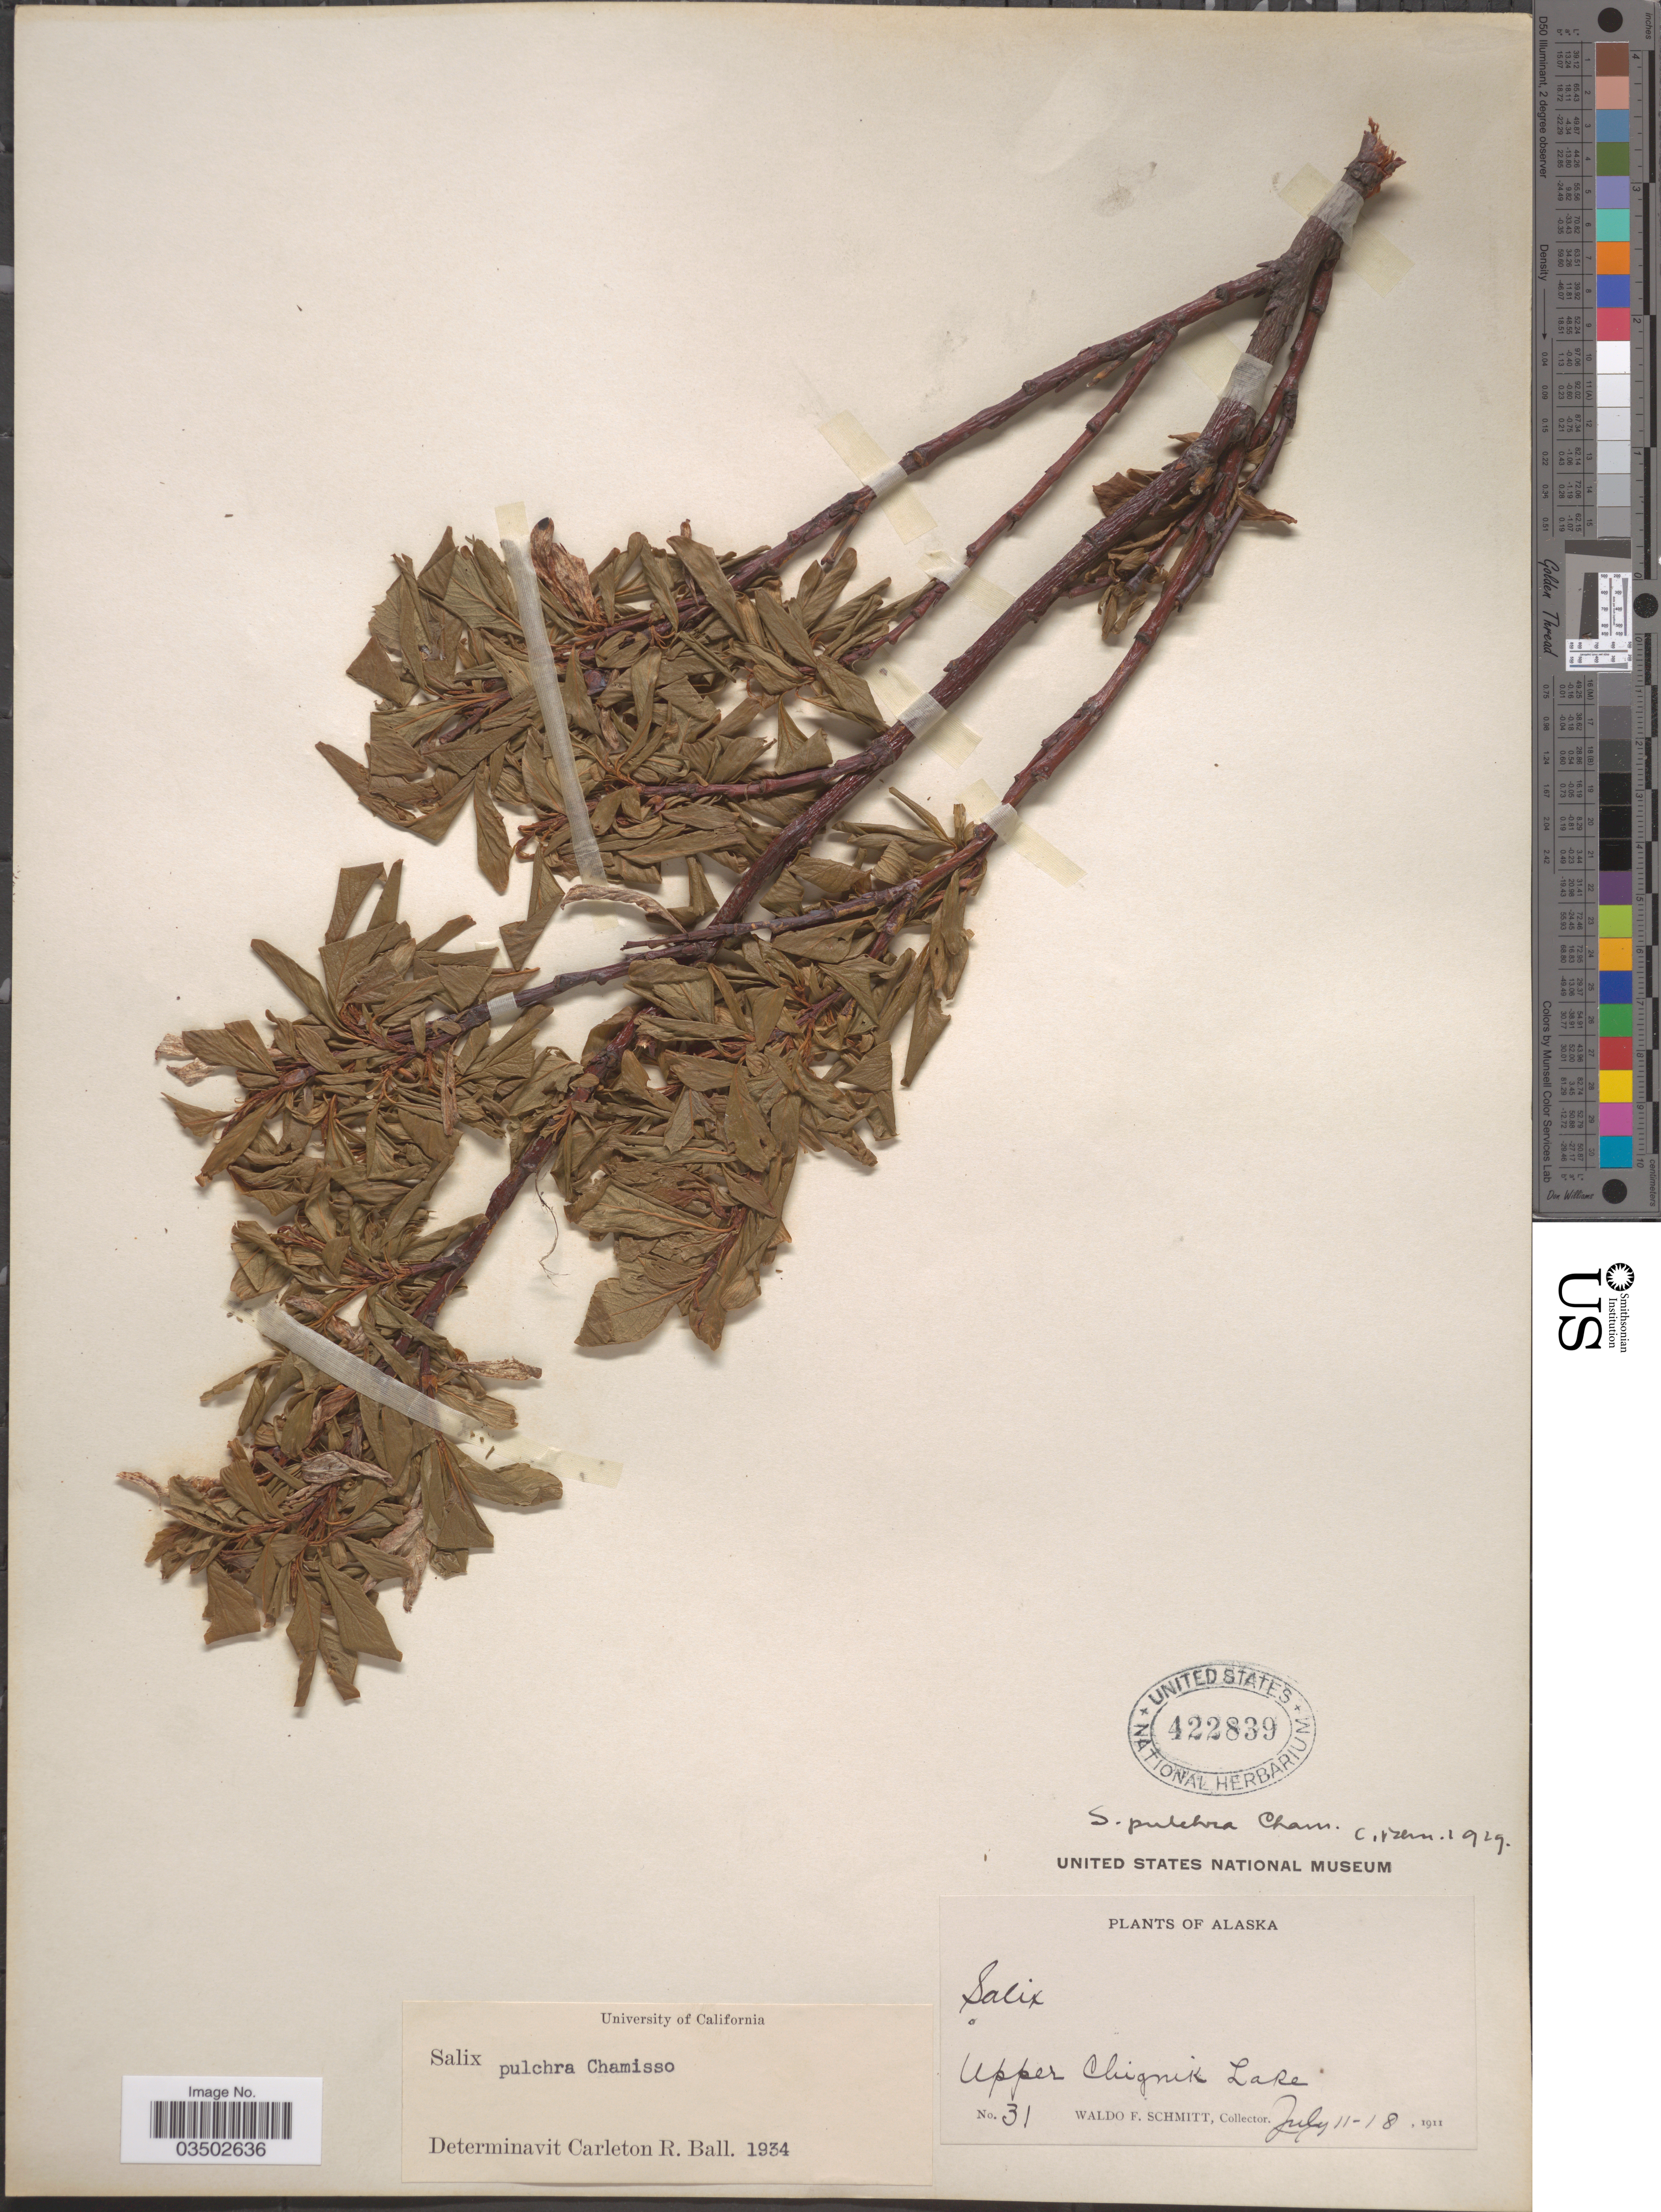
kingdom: Plantae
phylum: Tracheophyta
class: Magnoliopsida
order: Malpighiales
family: Salicaceae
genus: Salix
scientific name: Salix pulchra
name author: Cham.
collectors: W. F. Schmitt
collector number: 31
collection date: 1911-07-11/1911-07-18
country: United States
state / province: Alaska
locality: Upper Chignik Lake.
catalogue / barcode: US 422839